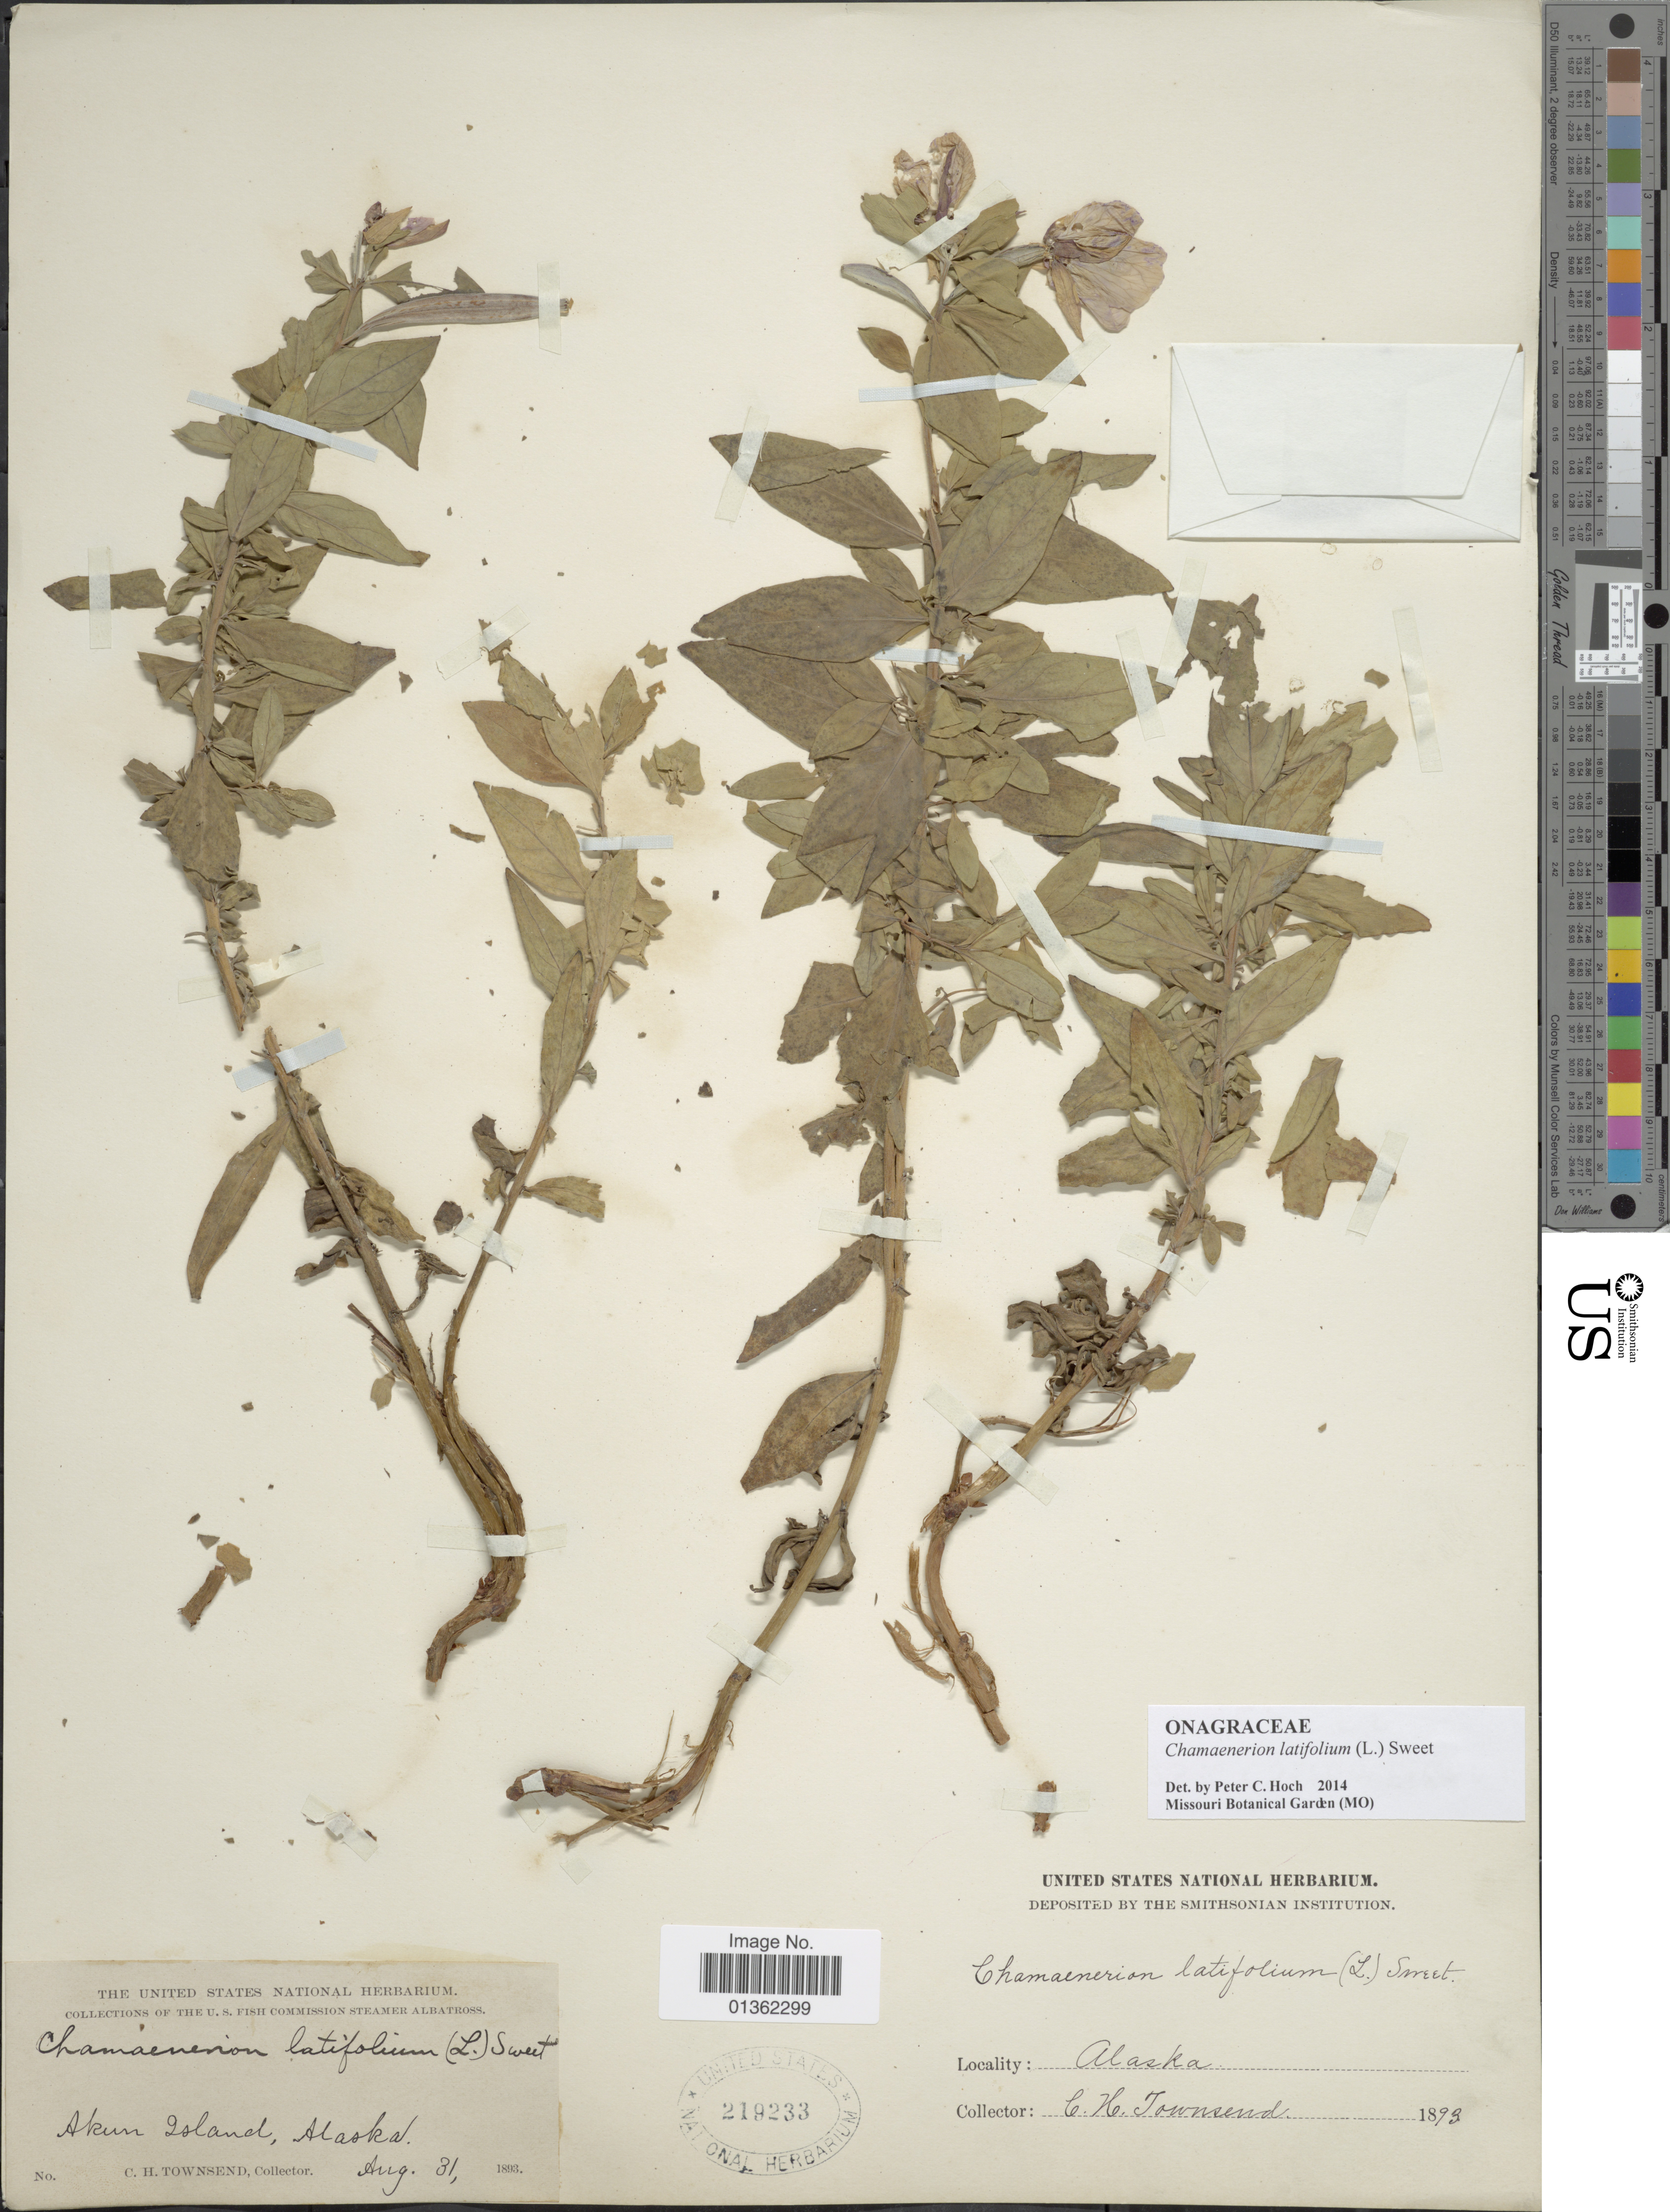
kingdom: Plantae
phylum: Tracheophyta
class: Magnoliopsida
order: Myrtales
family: Onagraceae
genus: Chamaenerion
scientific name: Chamaenerion latifolium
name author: (L.) Th. Fr. & Lange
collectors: C. H. Townsend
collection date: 1893-08-31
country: United States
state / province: Alaska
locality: Akun Island.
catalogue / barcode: US 219233